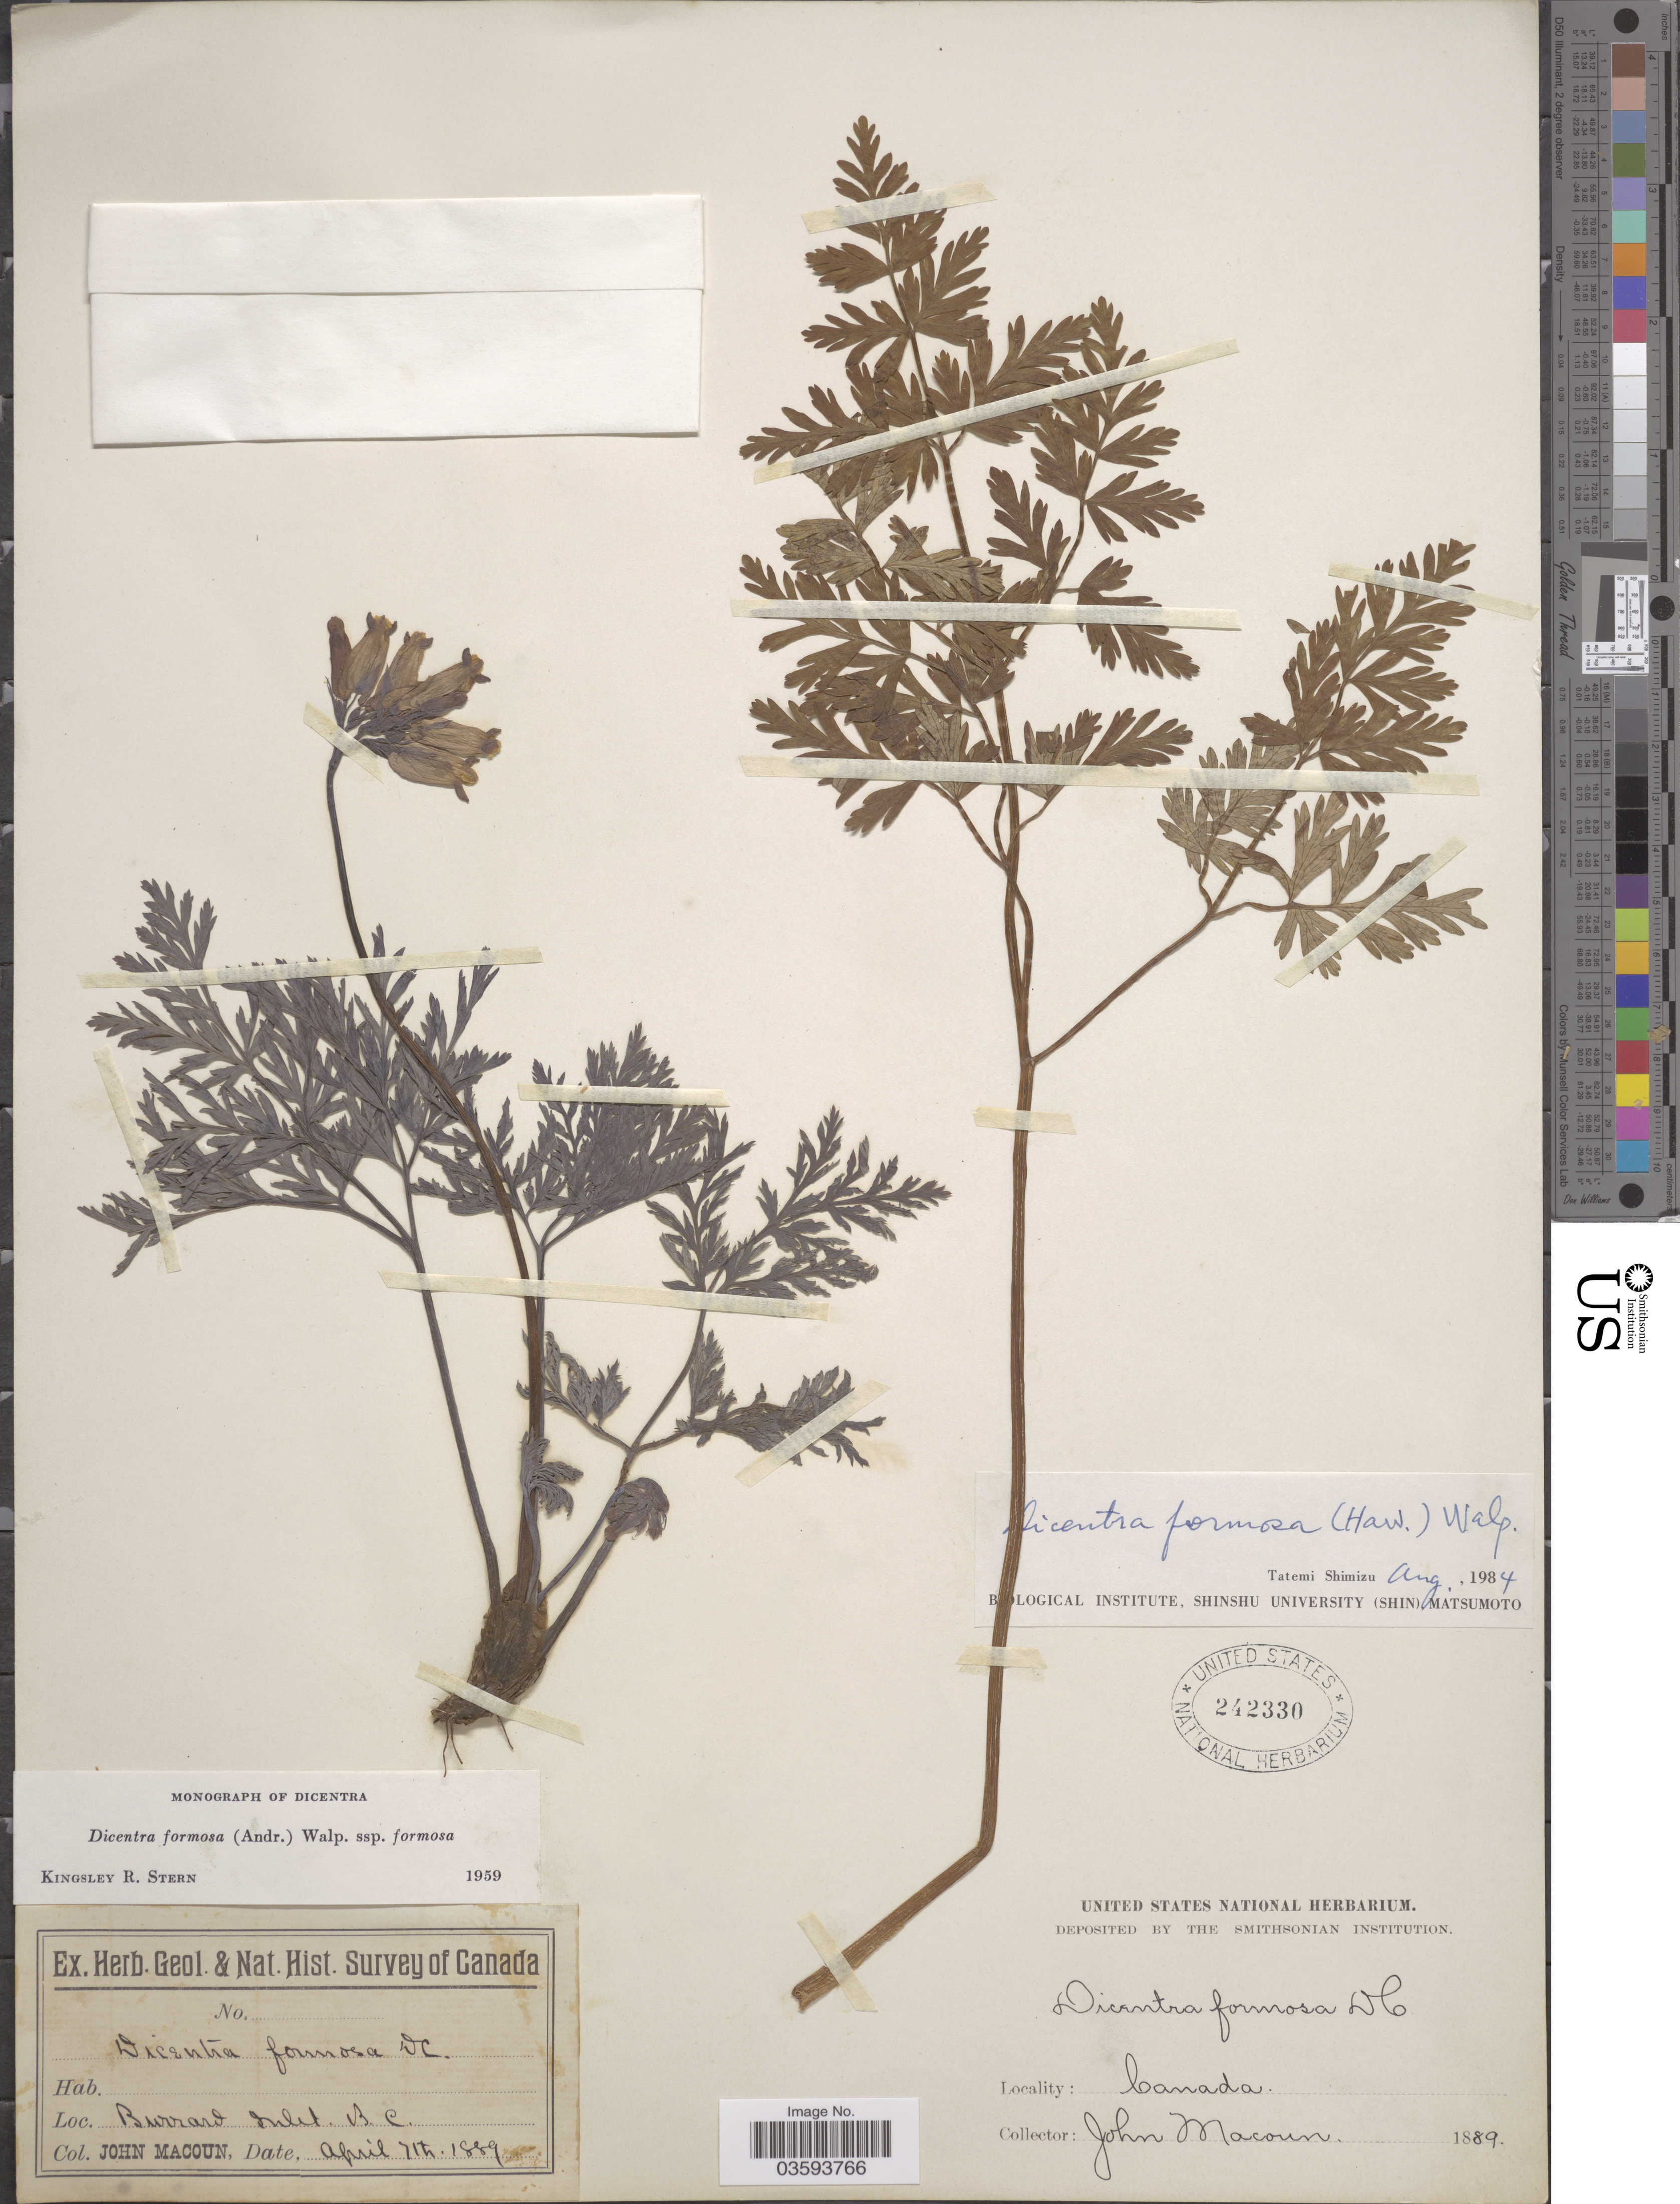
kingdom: Plantae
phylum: Tracheophyta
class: Magnoliopsida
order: Ranunculales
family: Papaveraceae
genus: Dicentra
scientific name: Dicentra formosa subsp. formosa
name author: (Haw.) Walp.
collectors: J. Macoun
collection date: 1889-04-07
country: Canada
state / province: British Columbia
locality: Burrard Inlet.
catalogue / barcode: US 242330